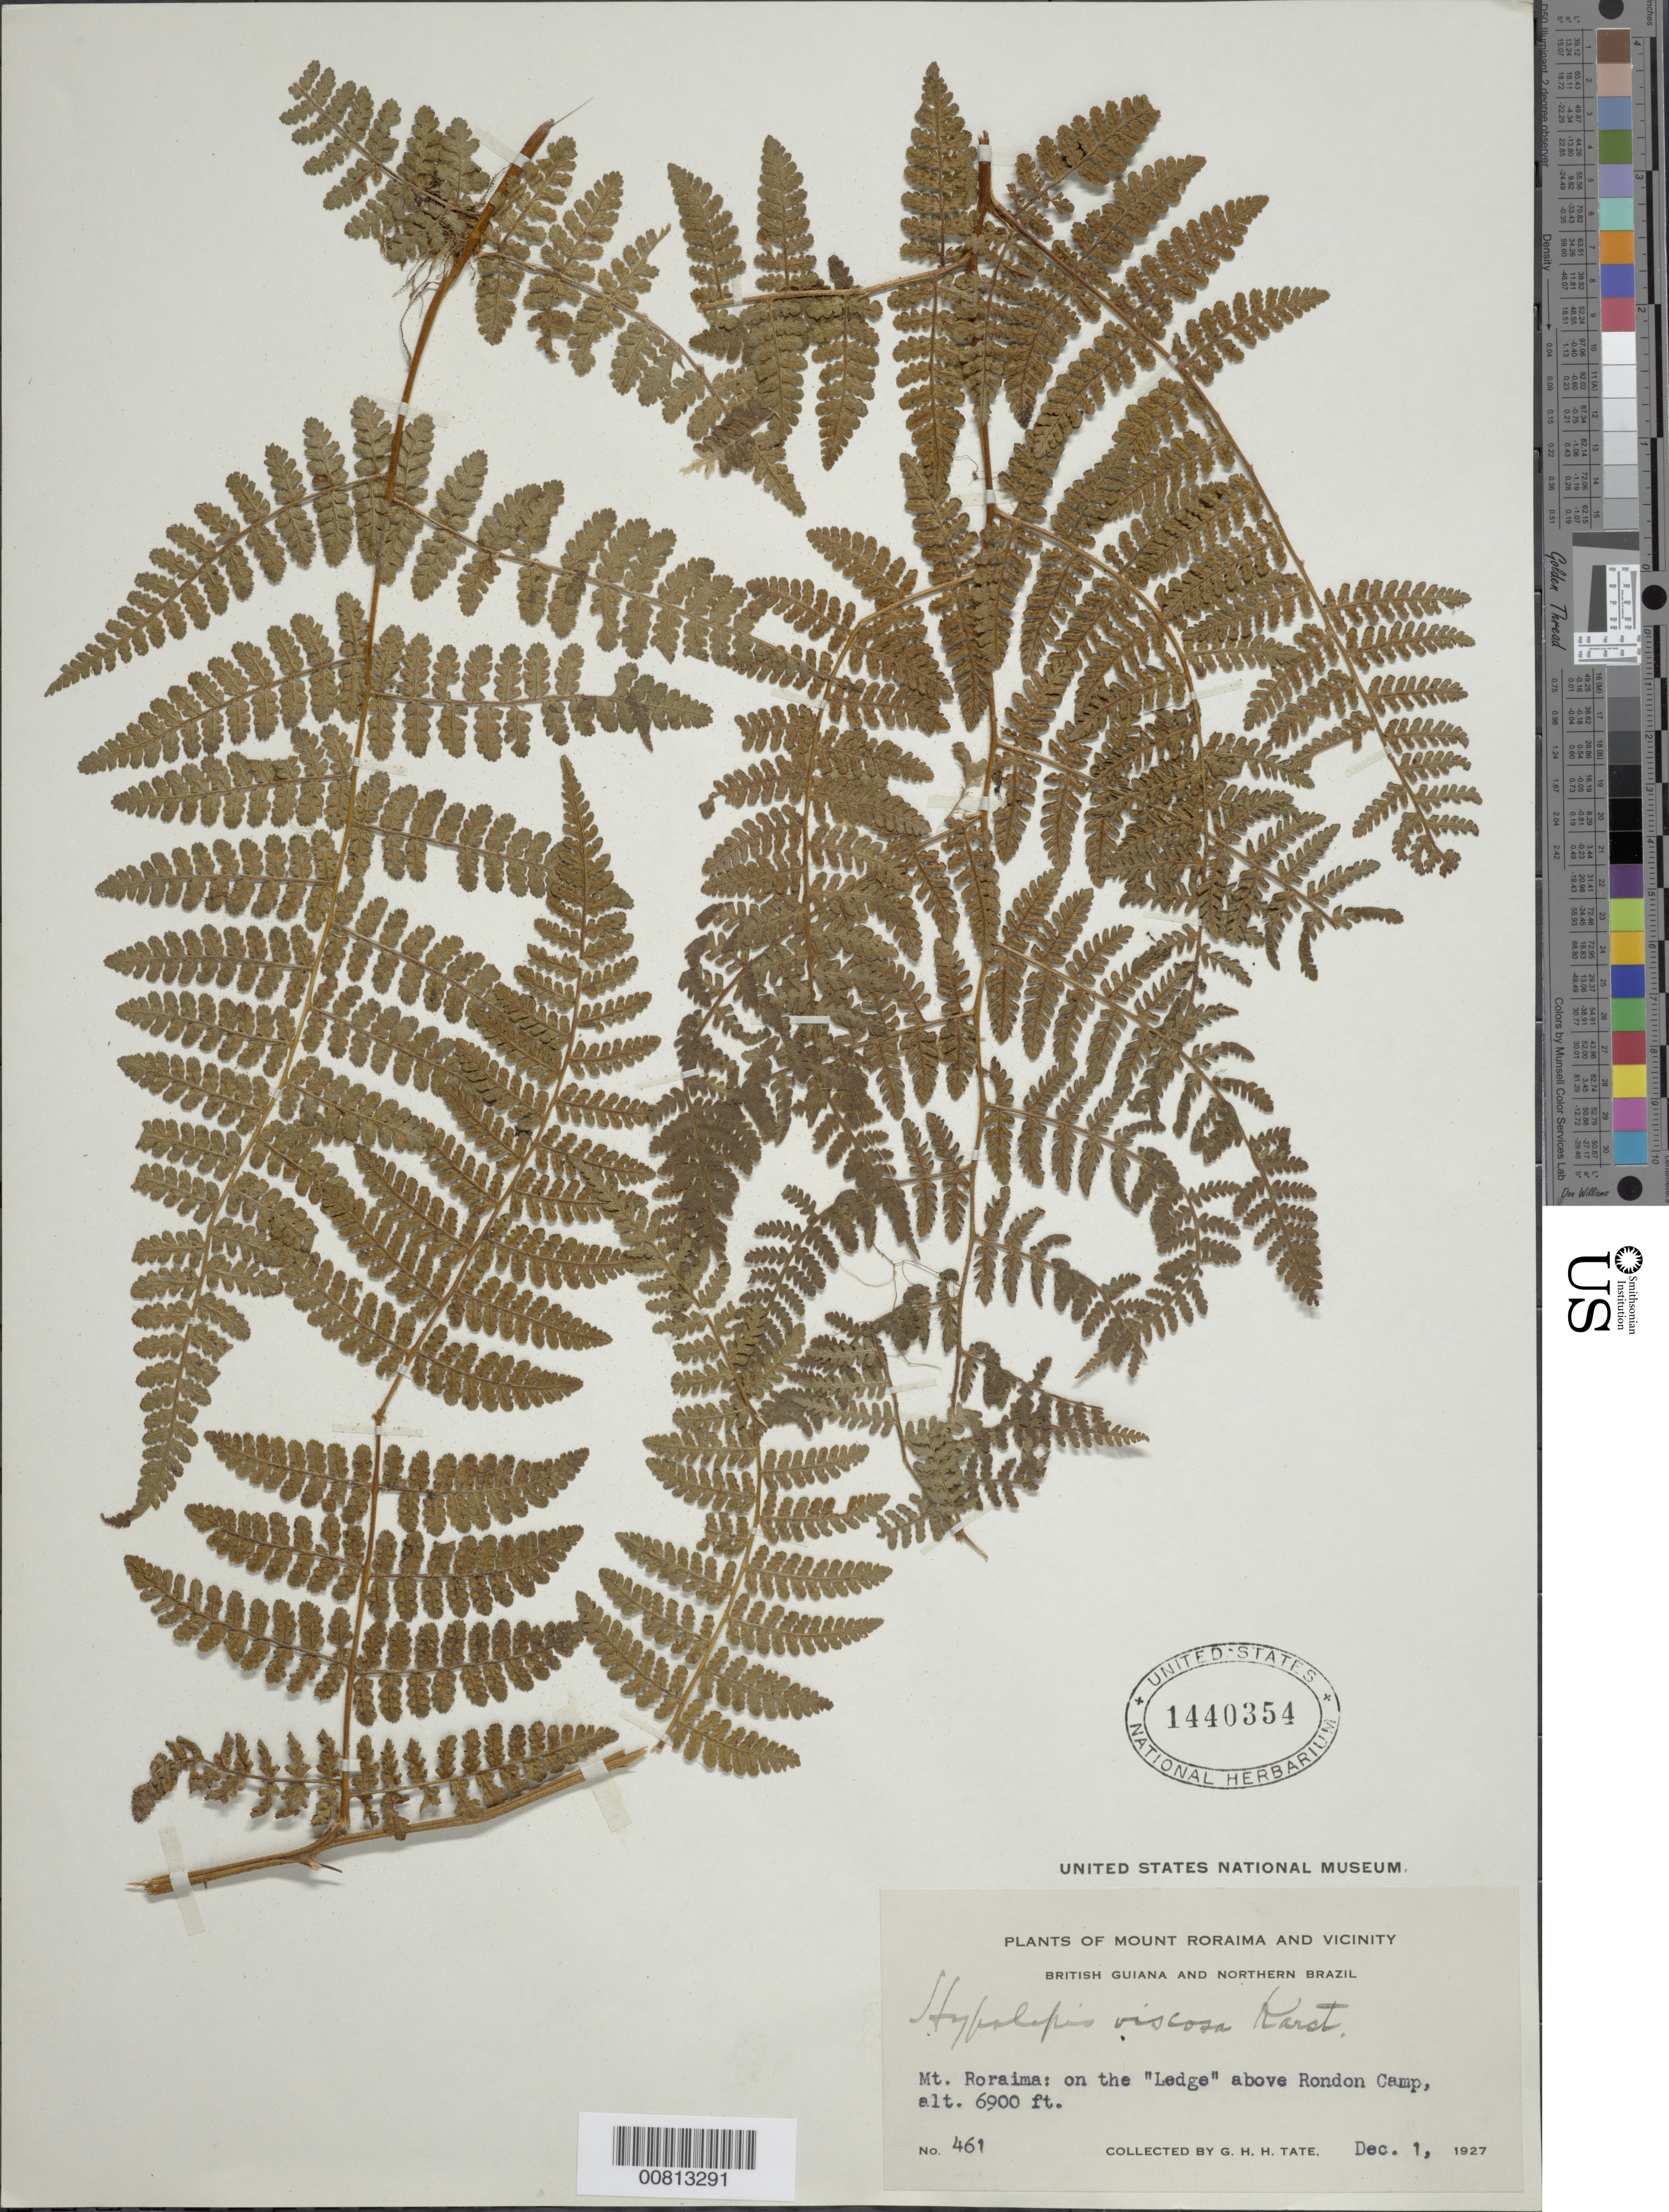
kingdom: Plantae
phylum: Tracheophyta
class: Polypodiopsida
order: Polypodiales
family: Dennstaedtiaceae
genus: Hypolepis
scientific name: Hypolepis viscosa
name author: H. Karst.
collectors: G. H. H.Tate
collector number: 461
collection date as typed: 1-Dec-27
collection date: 1927-12-01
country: Guyana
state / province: Cuyuni-Mazaruni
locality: Mt. Roraima, Rondón Camp, "Ledge"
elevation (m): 2103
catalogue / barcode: US 1440354